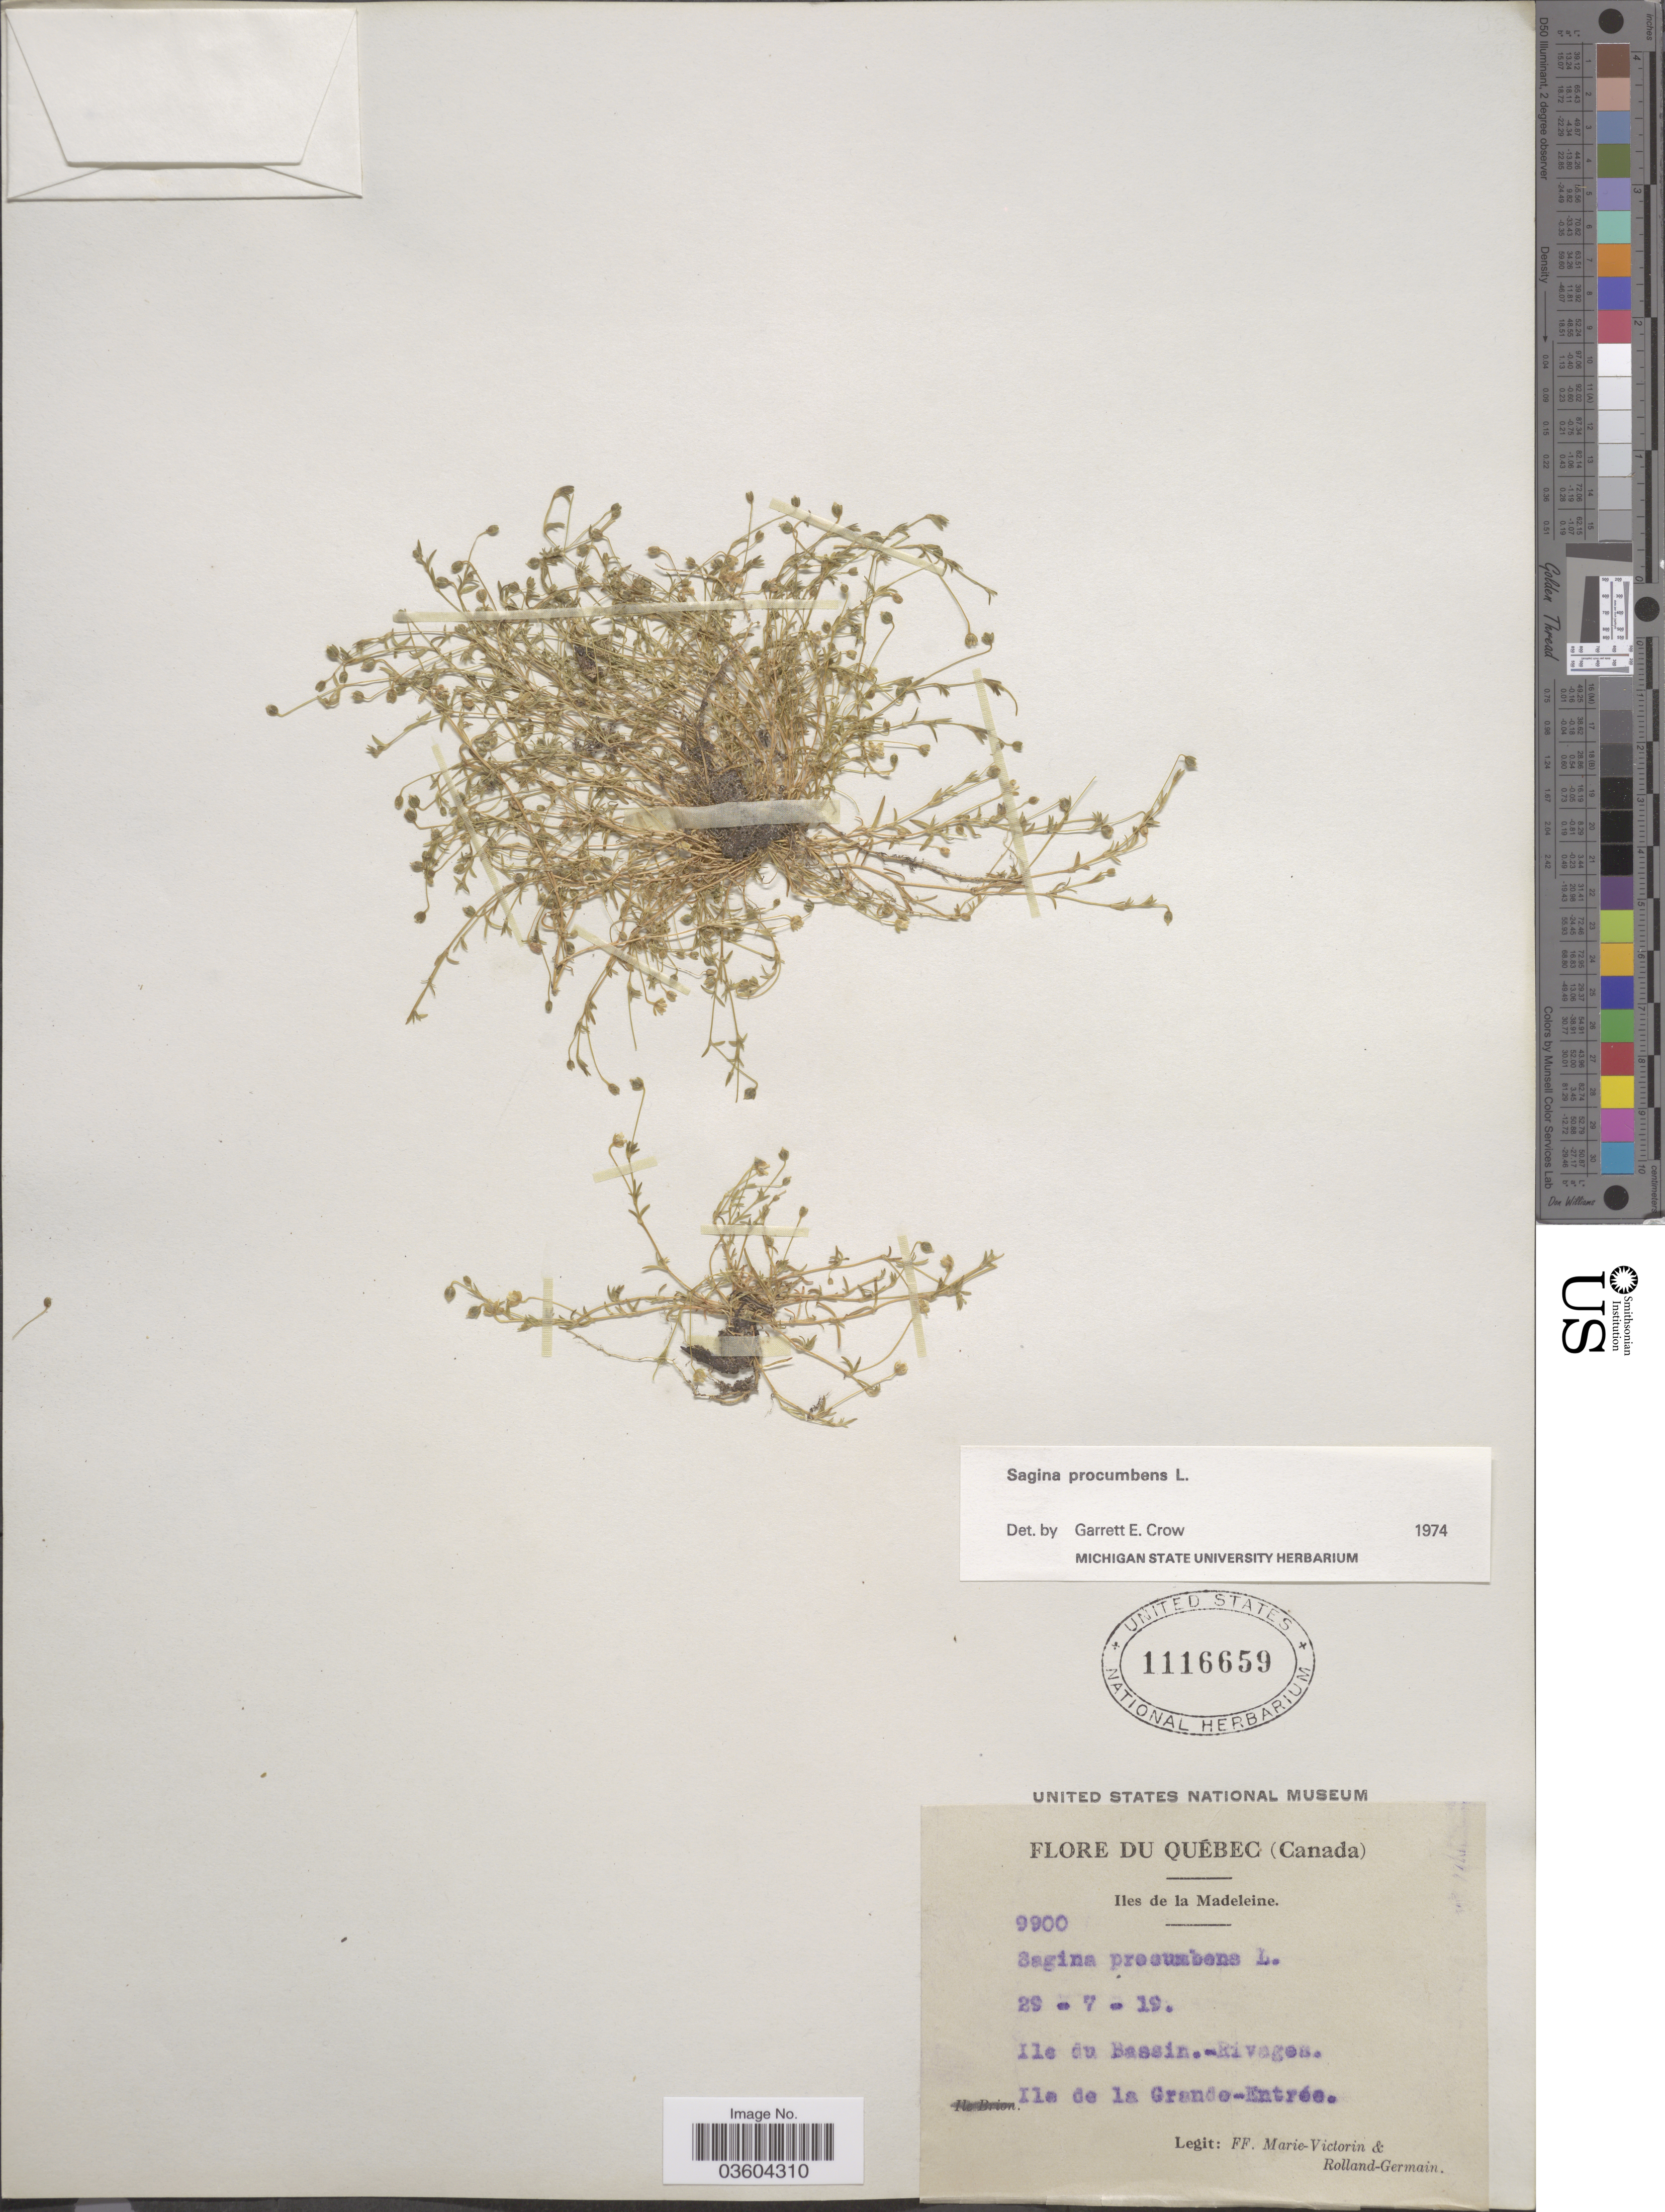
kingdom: Plantae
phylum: Tracheophyta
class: Magnoliopsida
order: Caryophyllales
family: Caryophyllaceae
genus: Sagina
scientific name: Sagina procumbens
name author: L.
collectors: F. Marie-Victorin & Rolland-Germain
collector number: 9900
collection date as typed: Transcribed d/m/y: 29/7/19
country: Canada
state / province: Quebec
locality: Iles de la Madeleine. Ile du Bassin.-Rivages. Ile de la Grande-Entrée.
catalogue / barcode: US 1116659